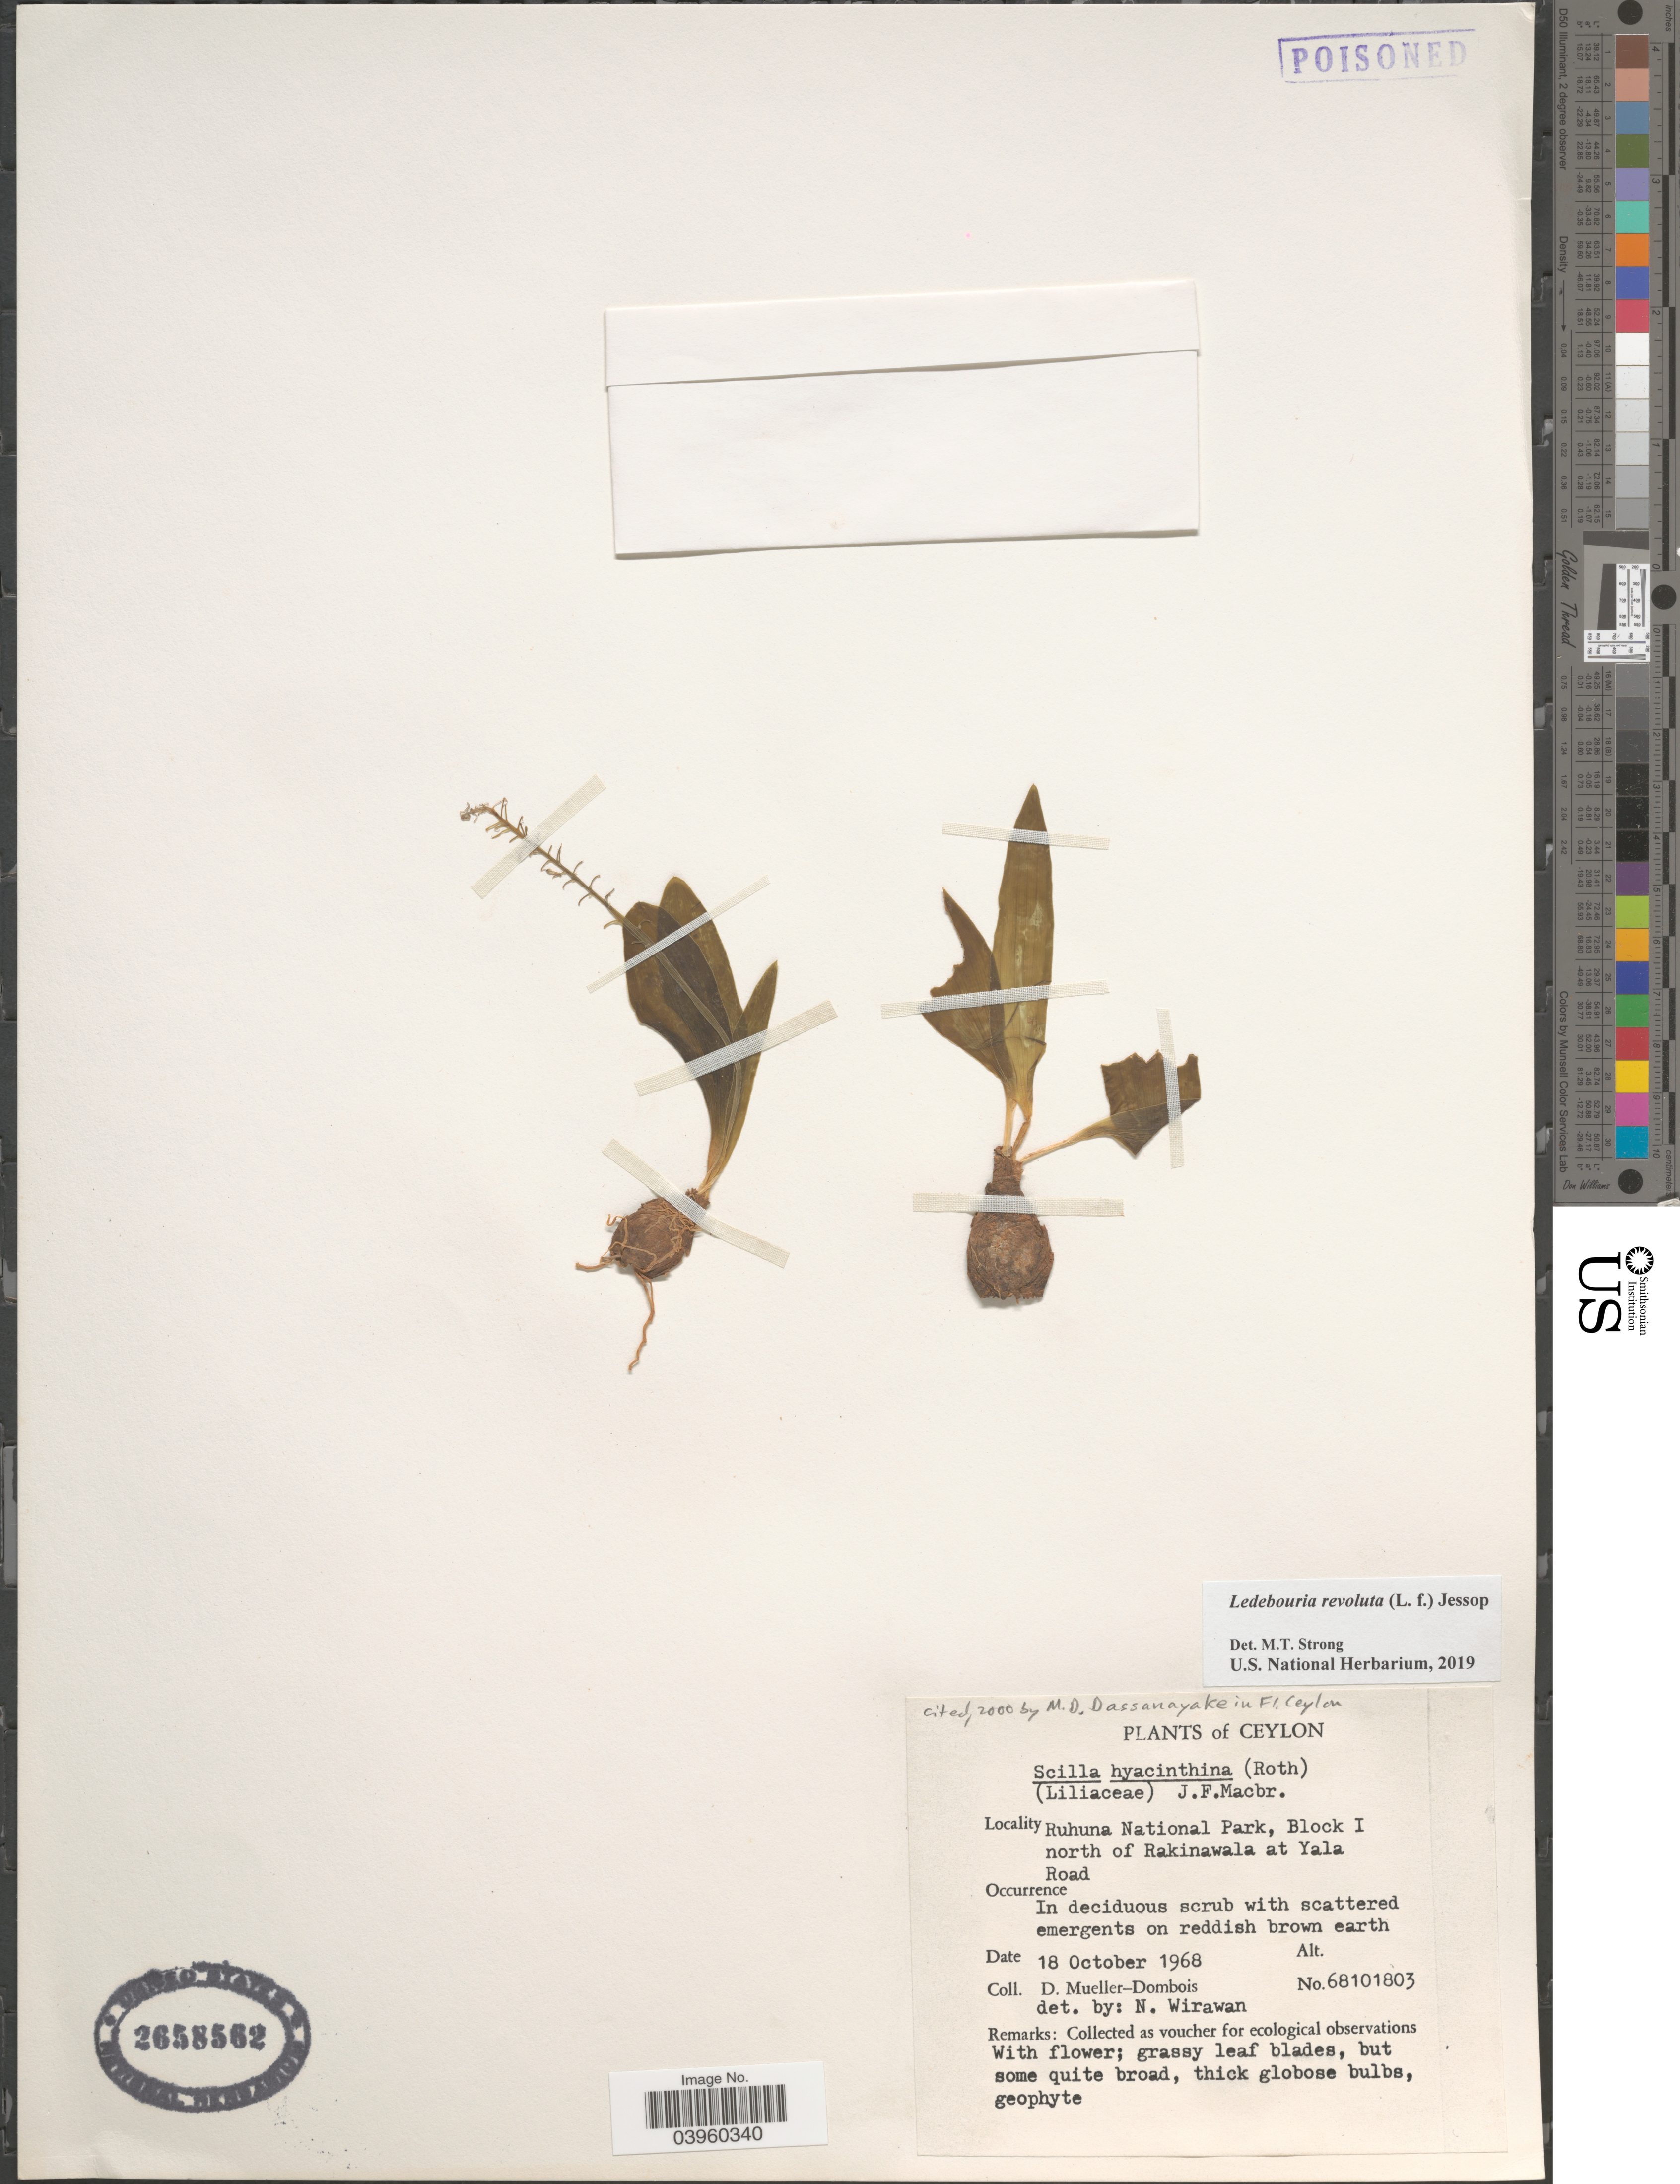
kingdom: Plantae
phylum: Tracheophyta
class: Liliopsida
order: Asparagales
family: Asparagaceae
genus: Ledebouria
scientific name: Ledebouria revoluta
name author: (L. f.) Jessop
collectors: D. Mueller-Dombois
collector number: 68101803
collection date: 1968-10-18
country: Sri Lanka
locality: Ceylon. Ruhuna National Park, Block I north of Rakinawala at Yala Road.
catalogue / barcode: US 2658562